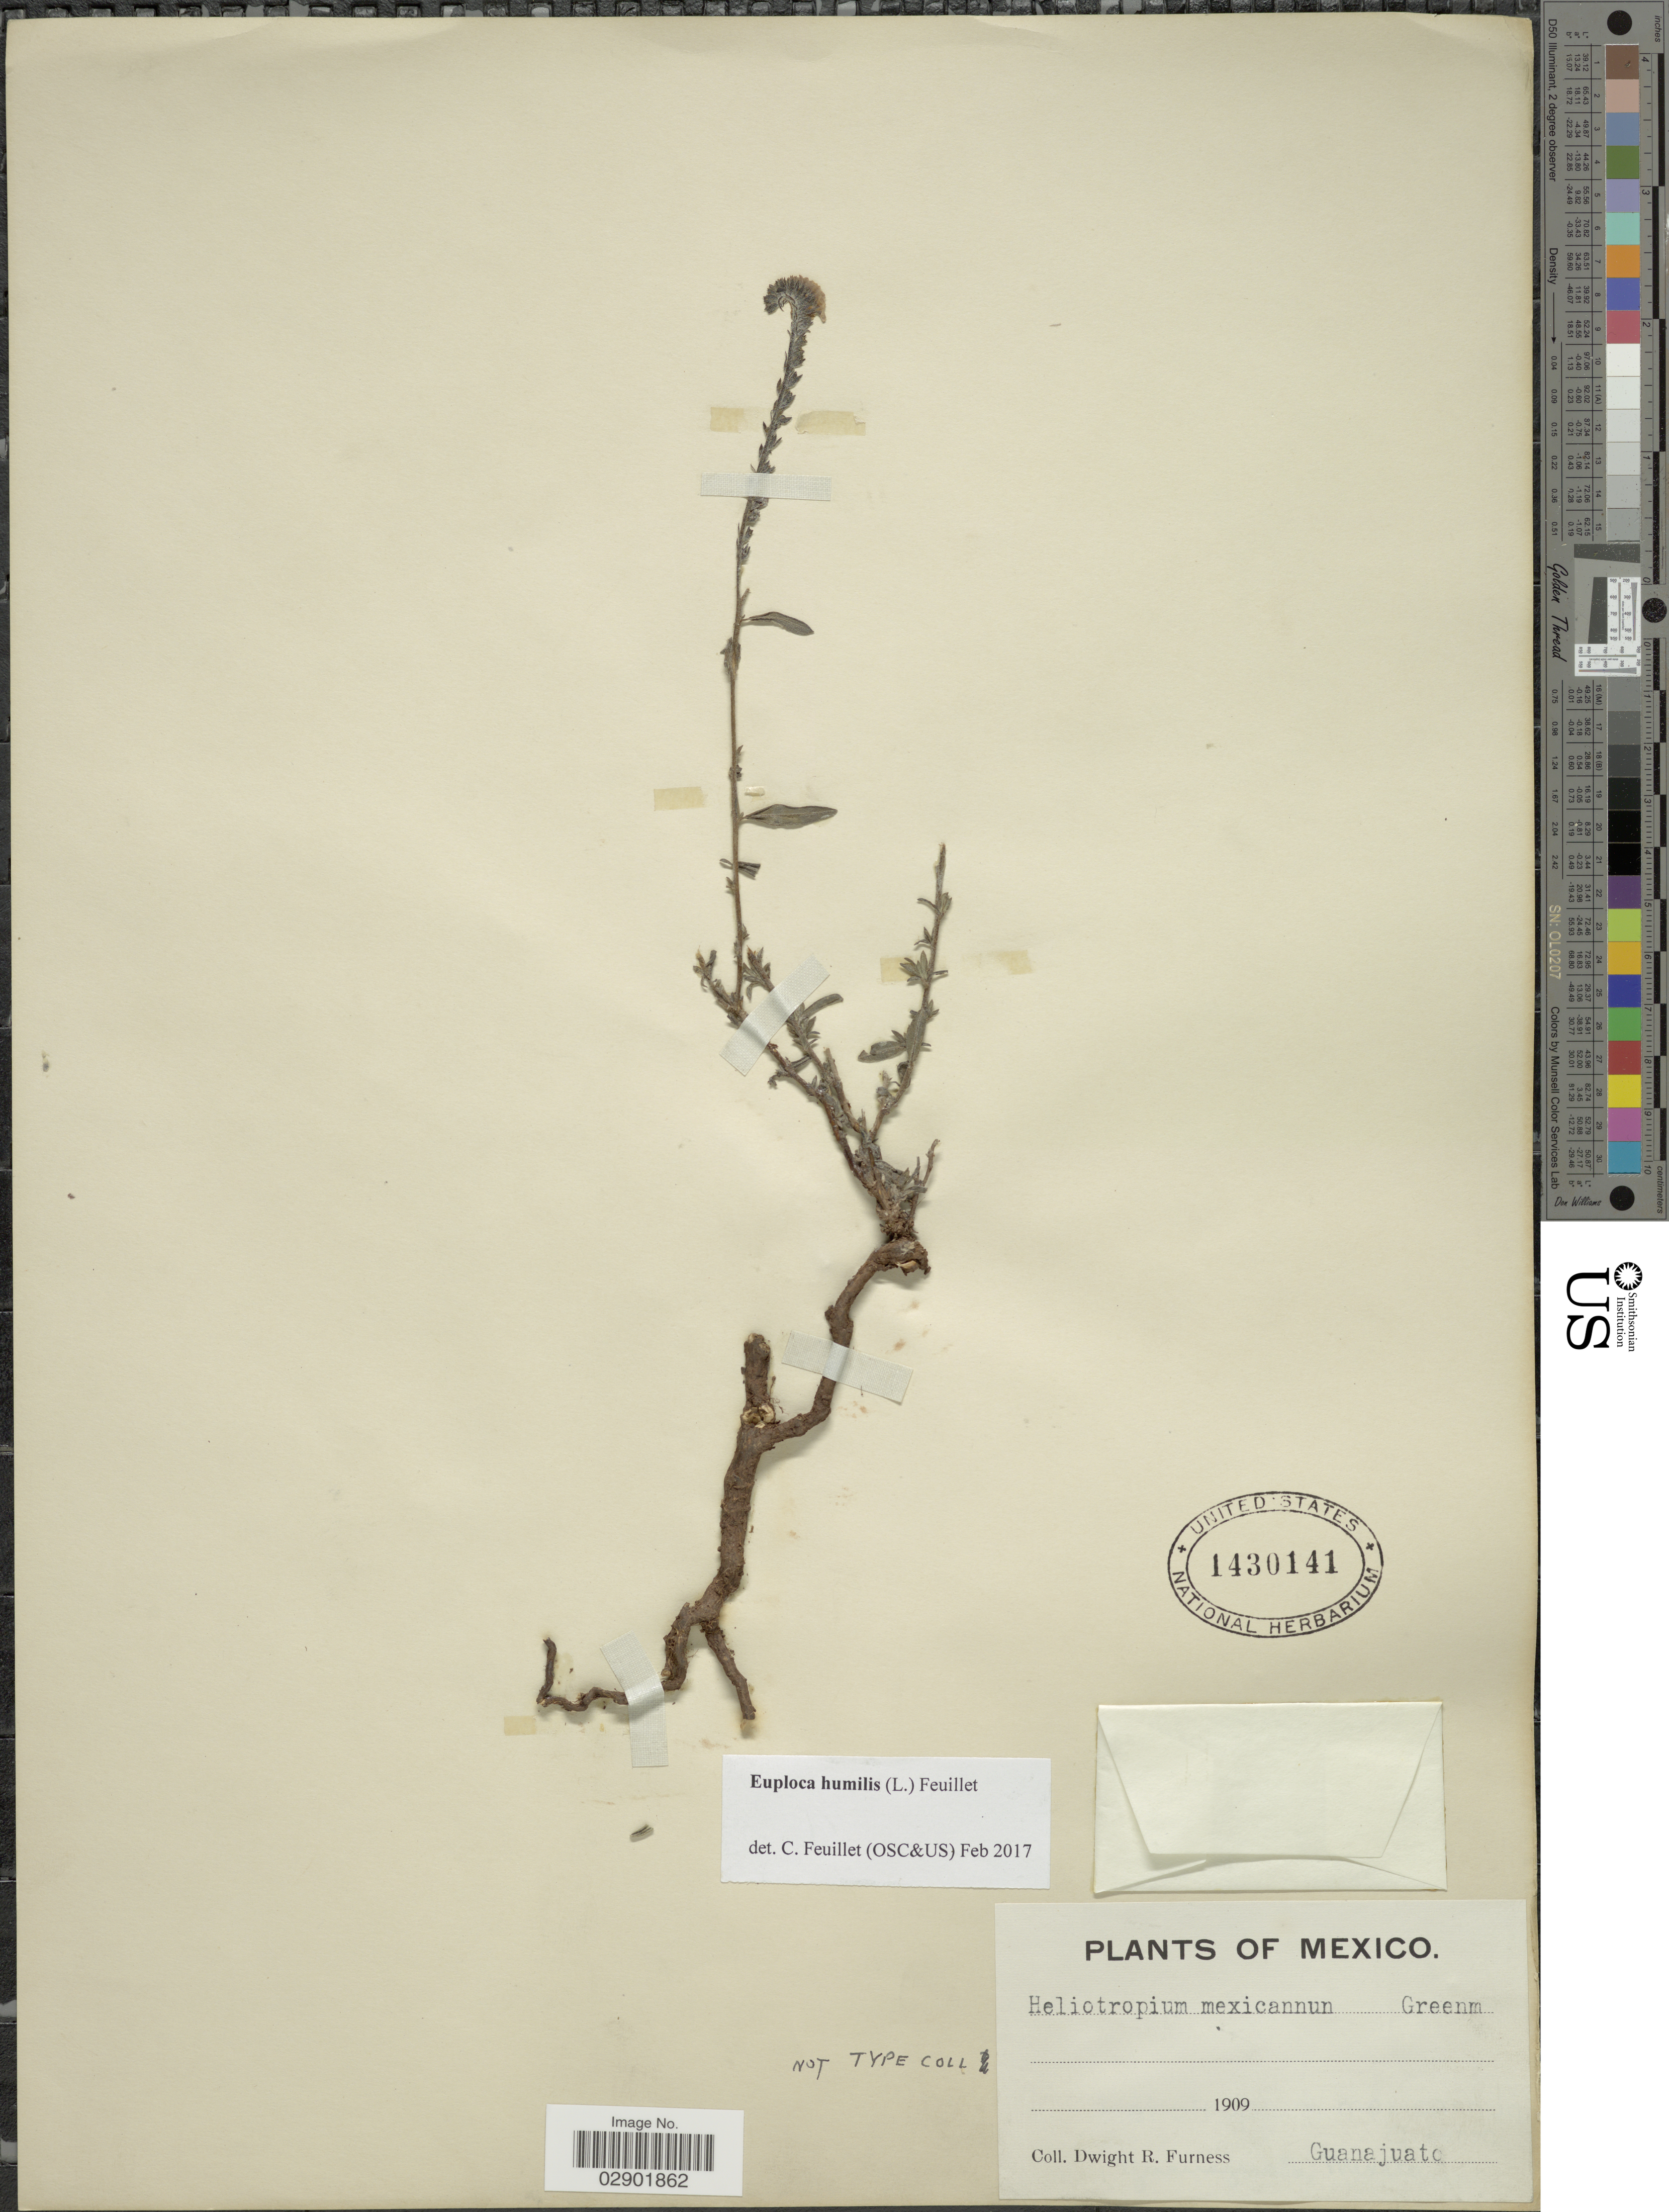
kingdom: Plantae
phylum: Tracheophyta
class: Magnoliopsida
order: Boraginales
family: Heliotropiaceae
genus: Euploca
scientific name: Euploca humilis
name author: (L.) Feuillet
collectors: D. Furness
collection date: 1909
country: Mexico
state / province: Guanajuato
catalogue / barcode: US 1430141